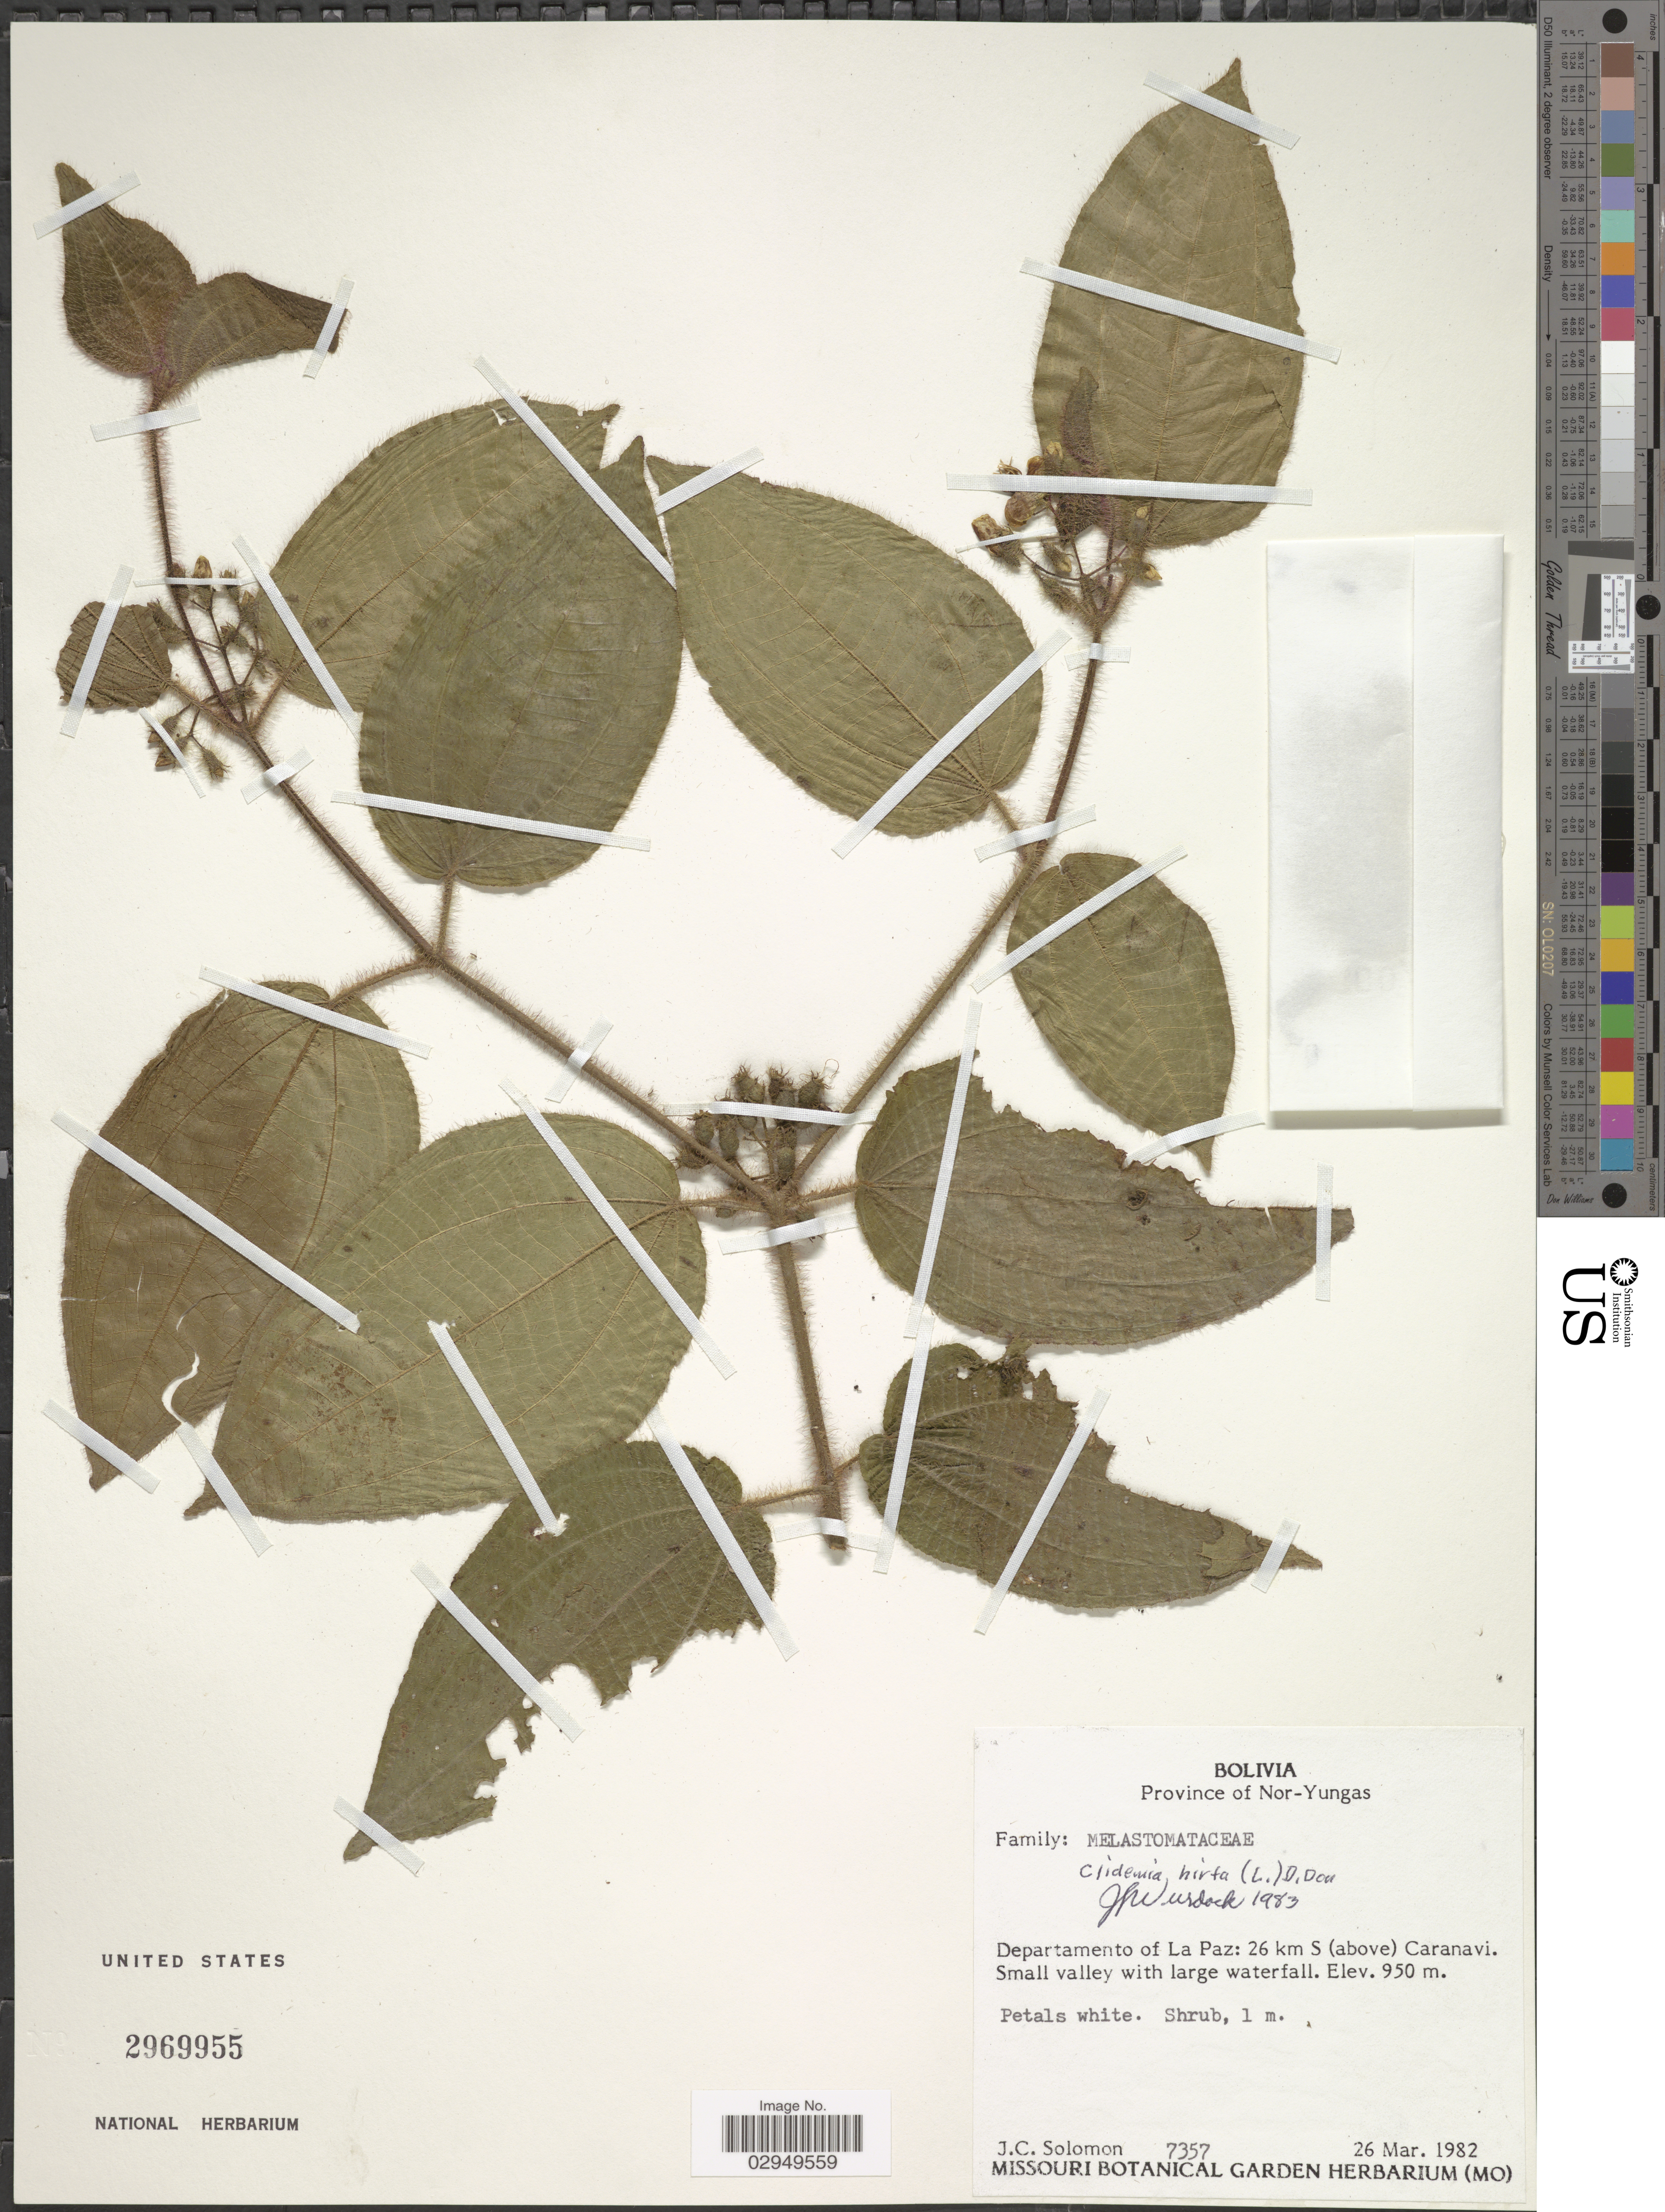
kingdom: Plantae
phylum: Tracheophyta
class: Magnoliopsida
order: Myrtales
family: Melastomataceae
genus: Clidemia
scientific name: Clidemia hirta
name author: (L.) D. Don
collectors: J. C. Solomon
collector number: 7357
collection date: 1982-03-26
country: Bolivia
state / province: La Paz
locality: Province of Nor-Yungas. Departamento of La Paz: 26 km S (above) Caranavi.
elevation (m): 950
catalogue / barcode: US 2969955